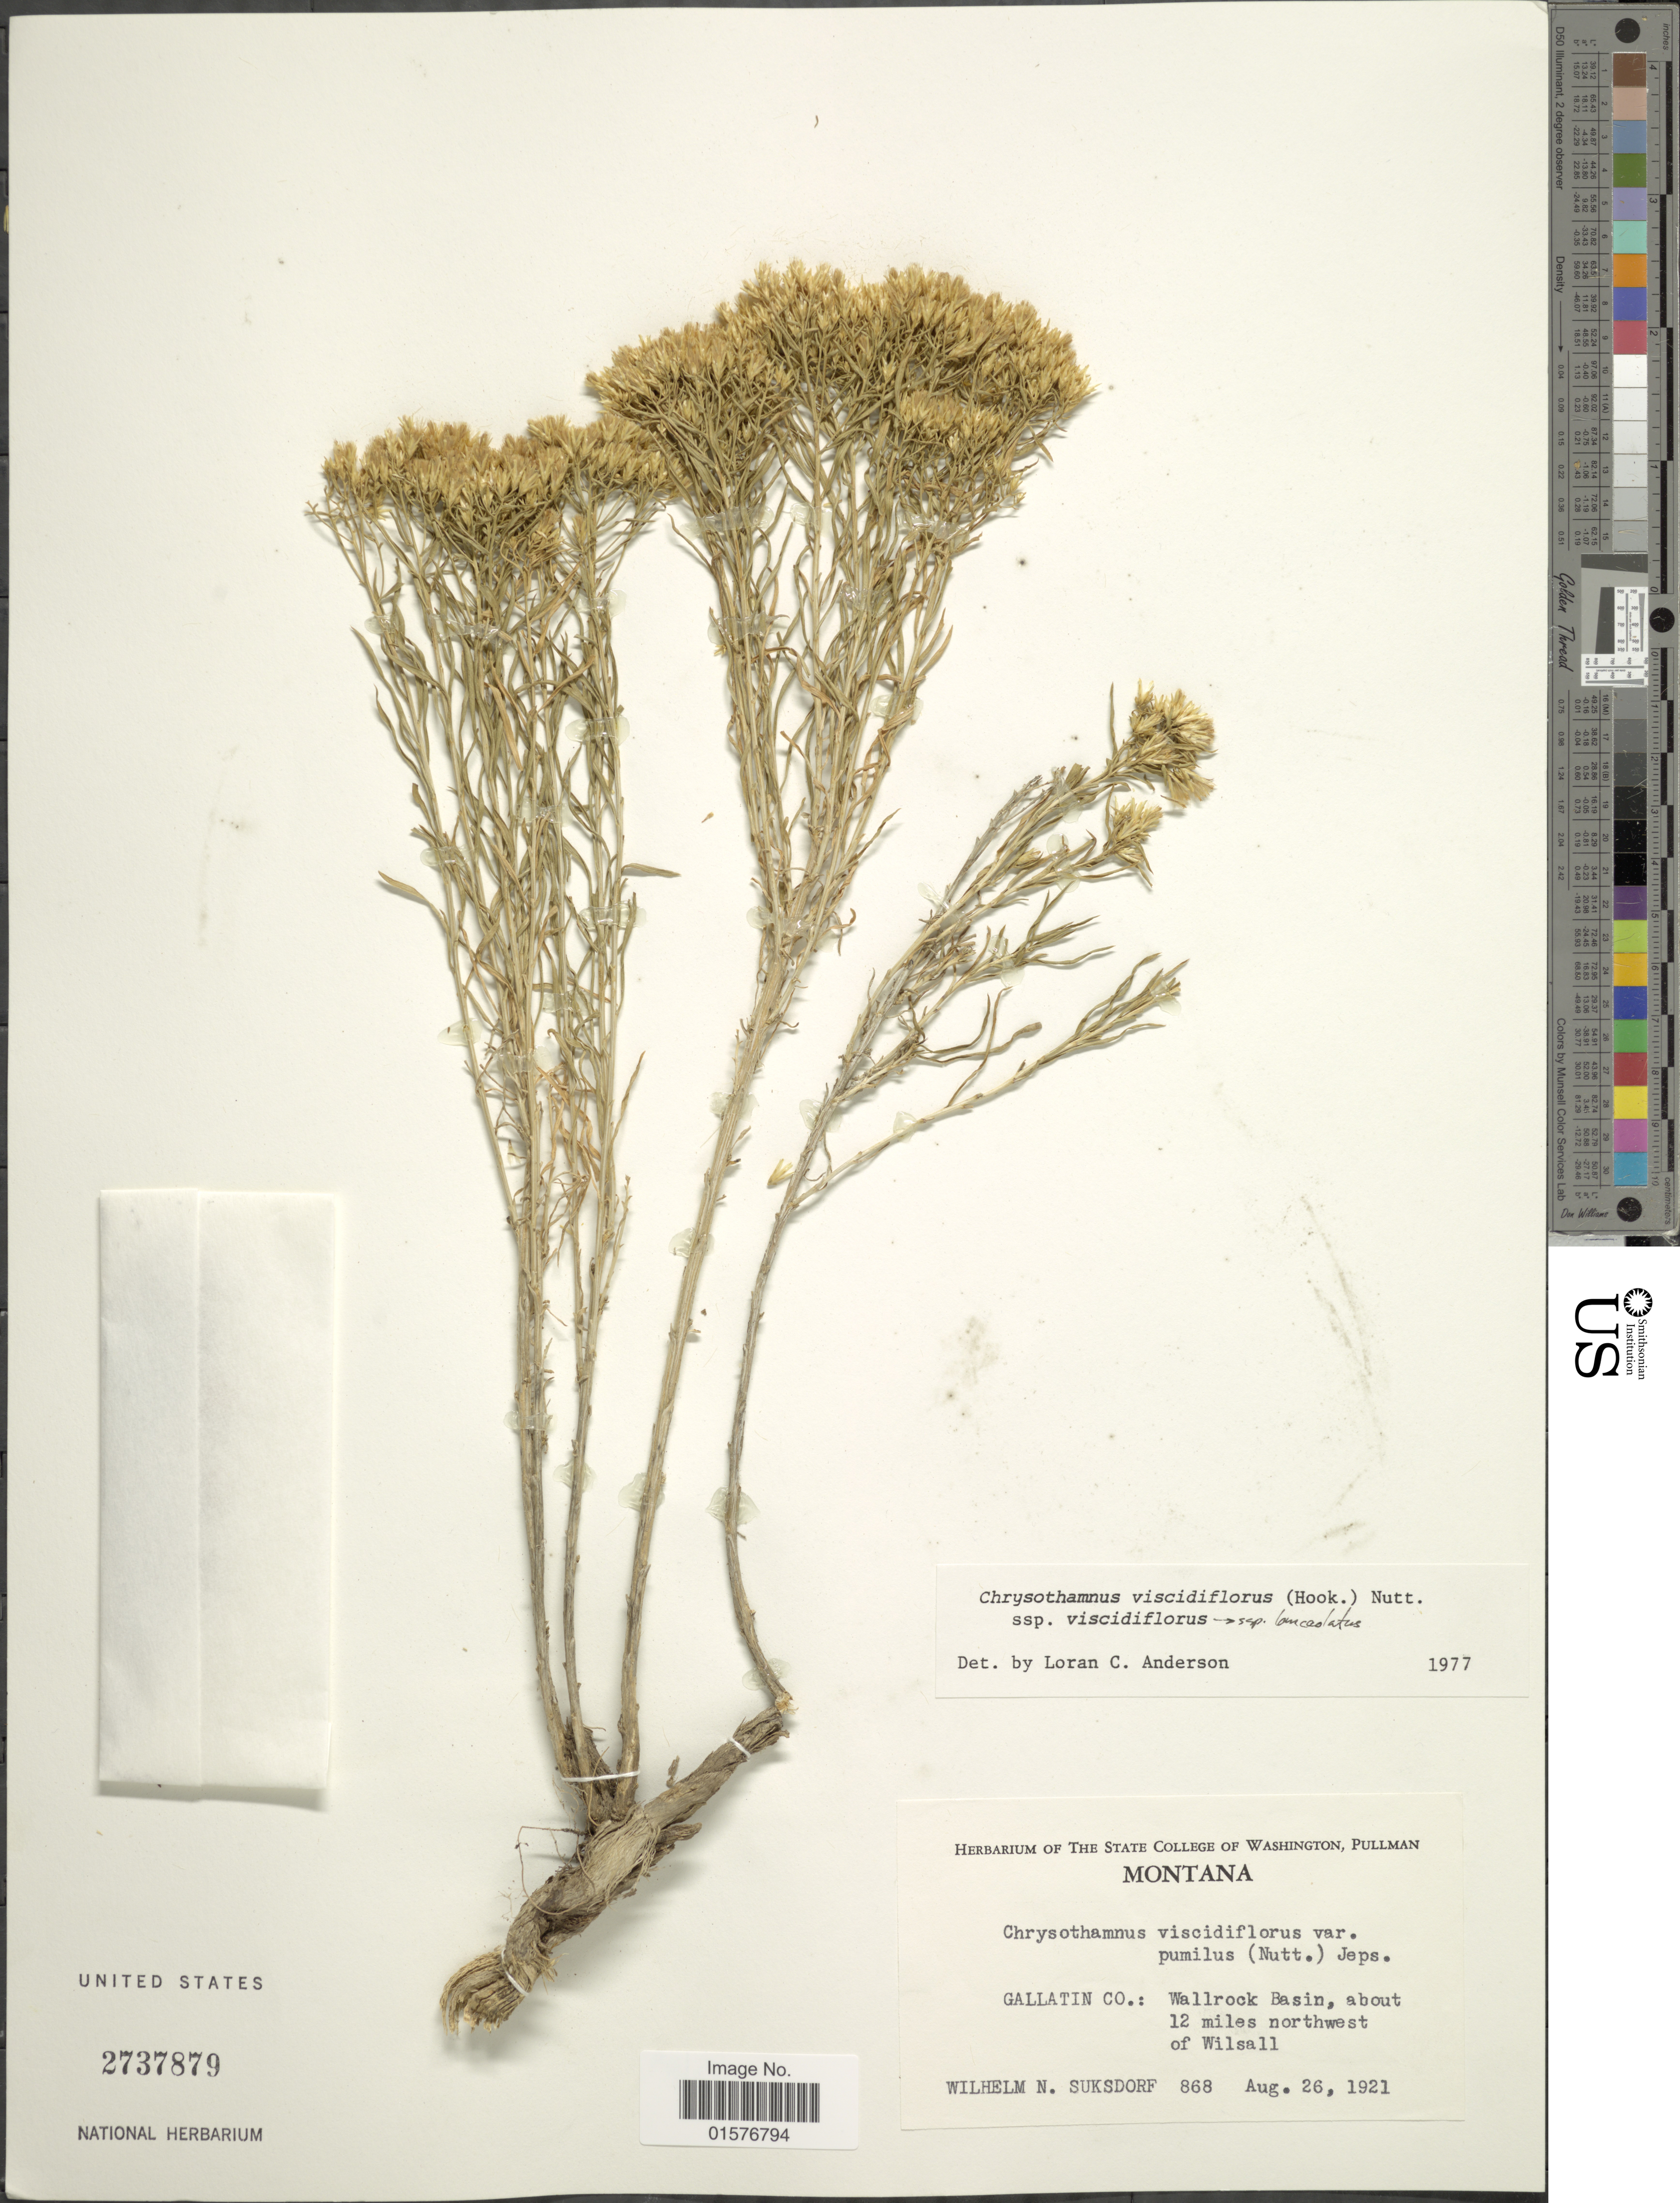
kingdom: Plantae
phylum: Tracheophyta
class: Magnoliopsida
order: Asterales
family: Asteraceae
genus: Chrysothamnus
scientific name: Chrysothamnus viscidiflorus subsp. viscidiflorus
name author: (Hook.) Nutt.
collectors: W. N. Suksdorf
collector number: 868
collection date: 1921-08-26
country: United States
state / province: Montana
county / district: Gallatin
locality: Wallrock Basin, about 12 miles NW of Wilsall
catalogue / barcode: US 2737879